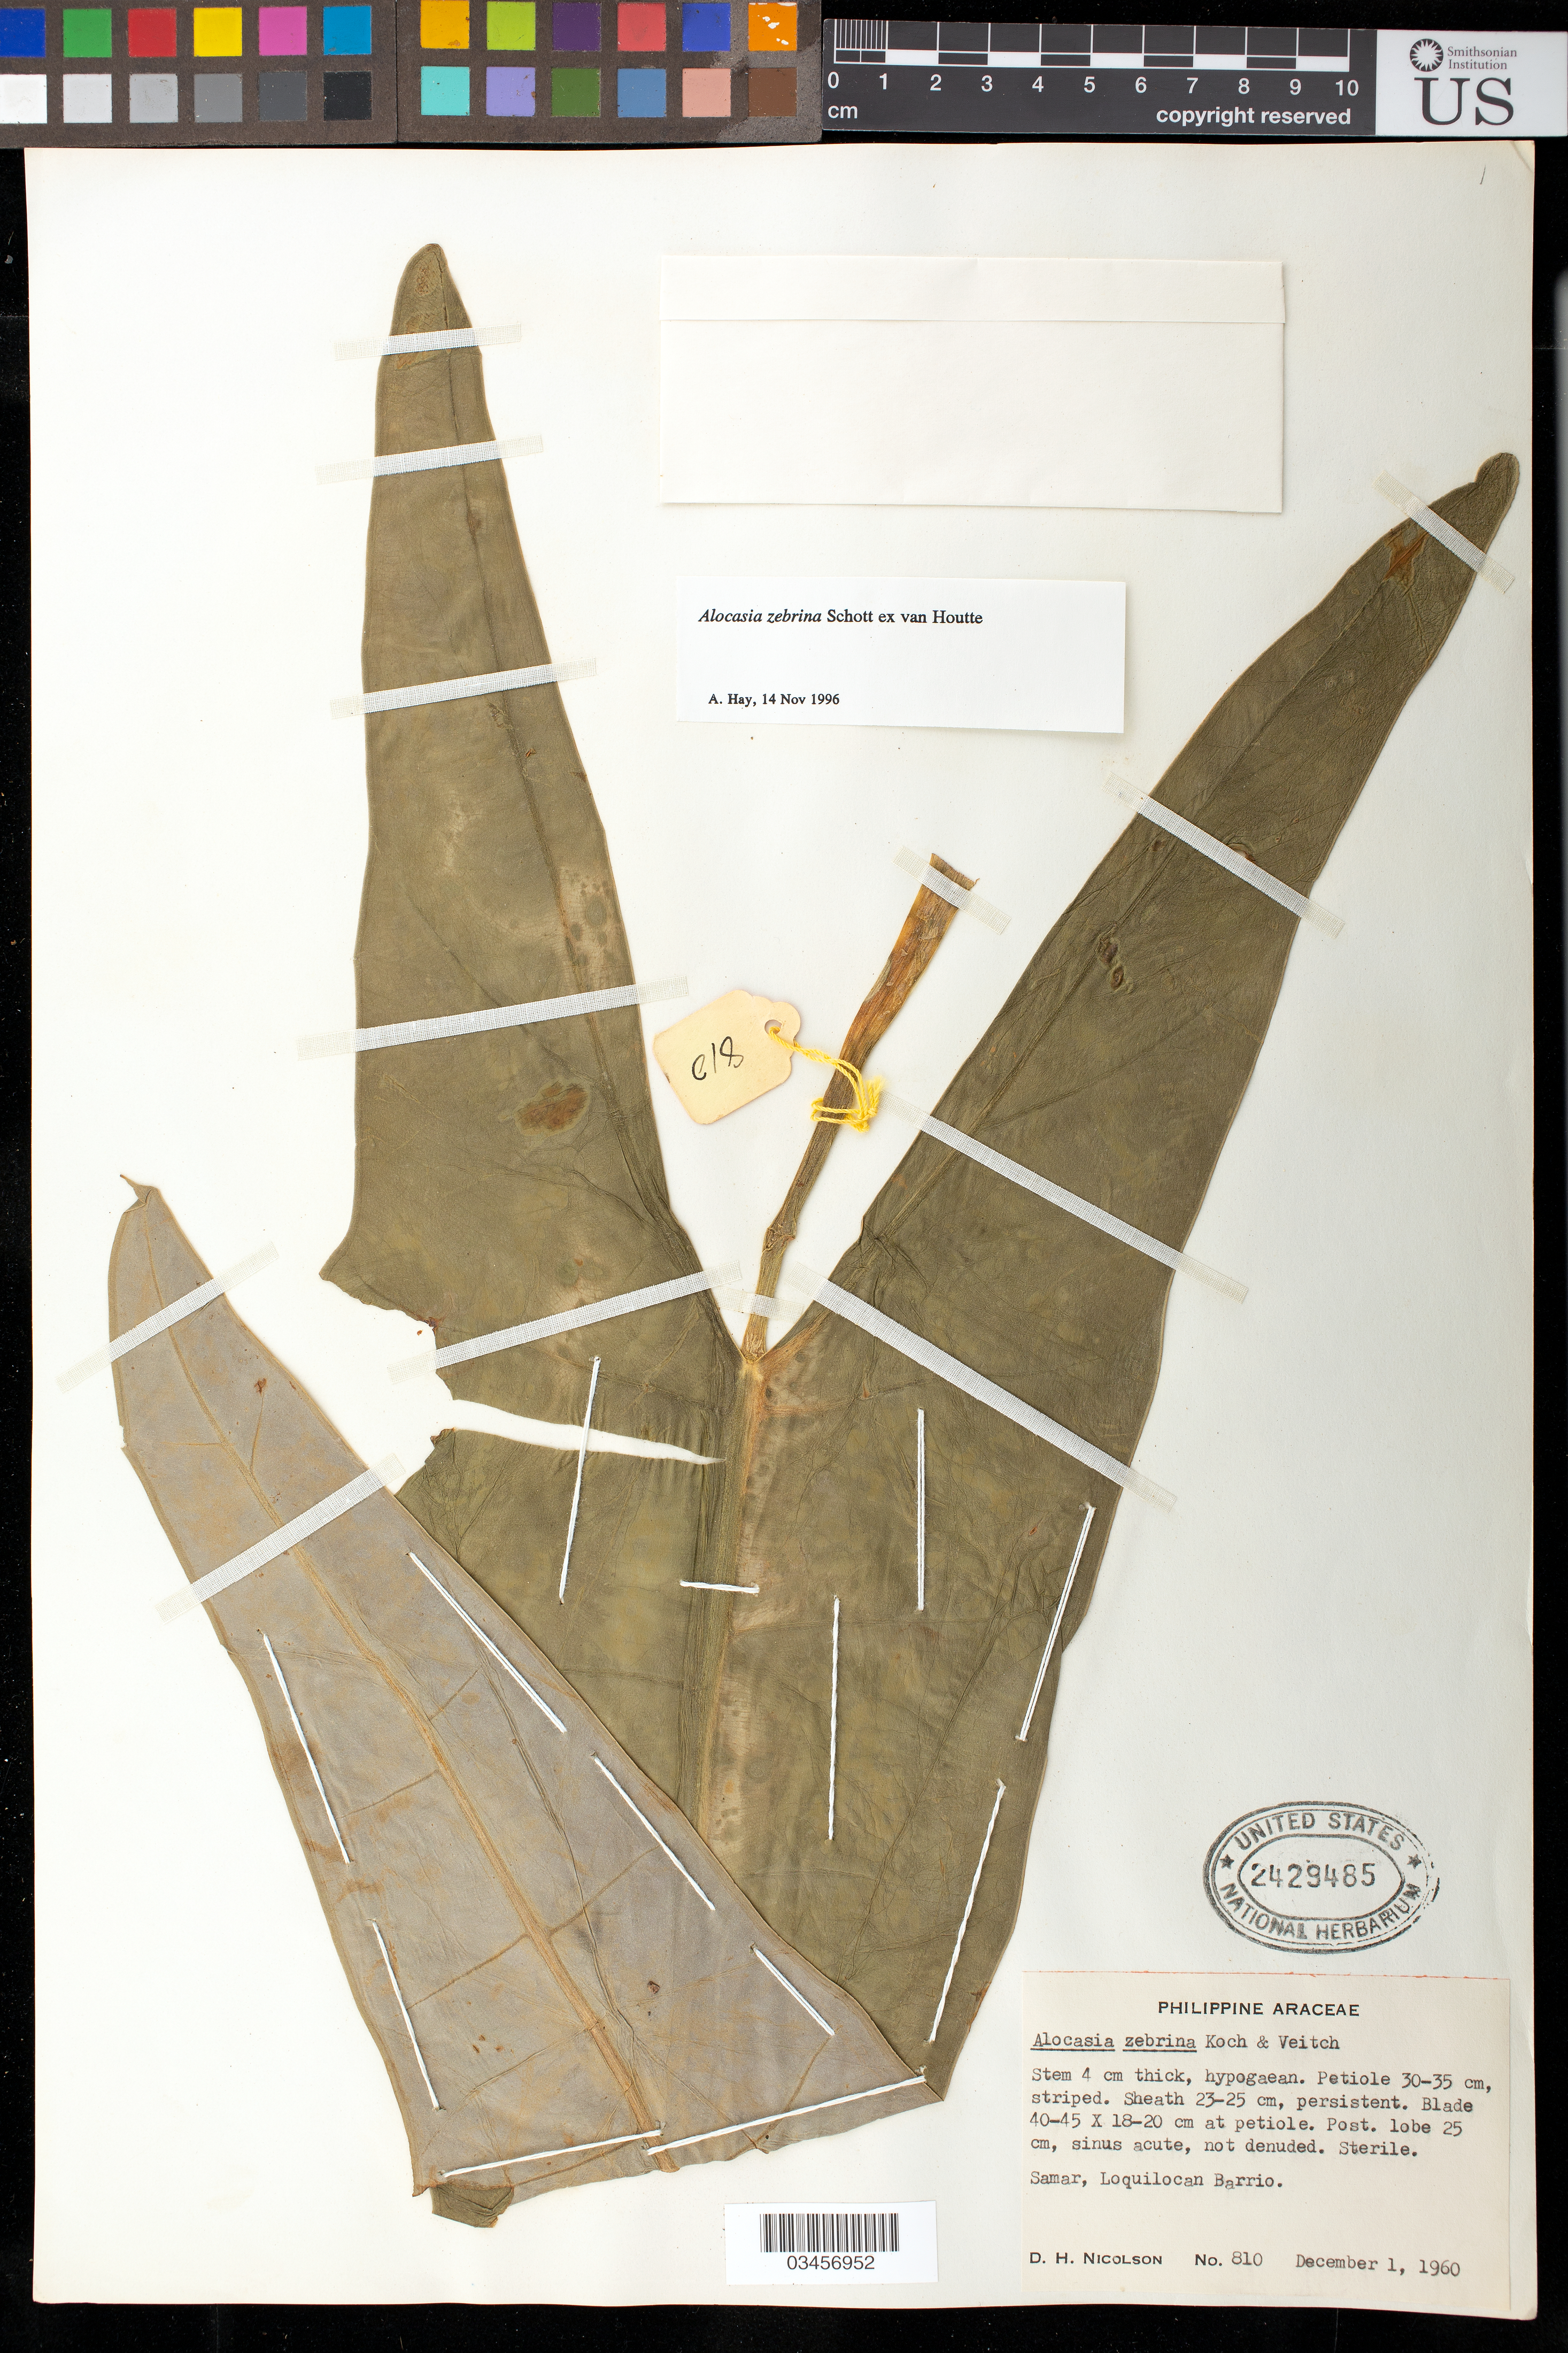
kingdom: Plantae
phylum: Tracheophyta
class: Liliopsida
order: Alismatales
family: Araceae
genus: Alocasia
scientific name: Alocasia zebrina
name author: Schott ex Van Houtte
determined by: Hay, A.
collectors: D. H. Nicolson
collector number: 810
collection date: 1960-12-01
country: Philippines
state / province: Eastern Visayas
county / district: Eastern Samar / Northern Samar / Western Samar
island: Samar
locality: Loquilocan Barrio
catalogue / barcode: US 2429485